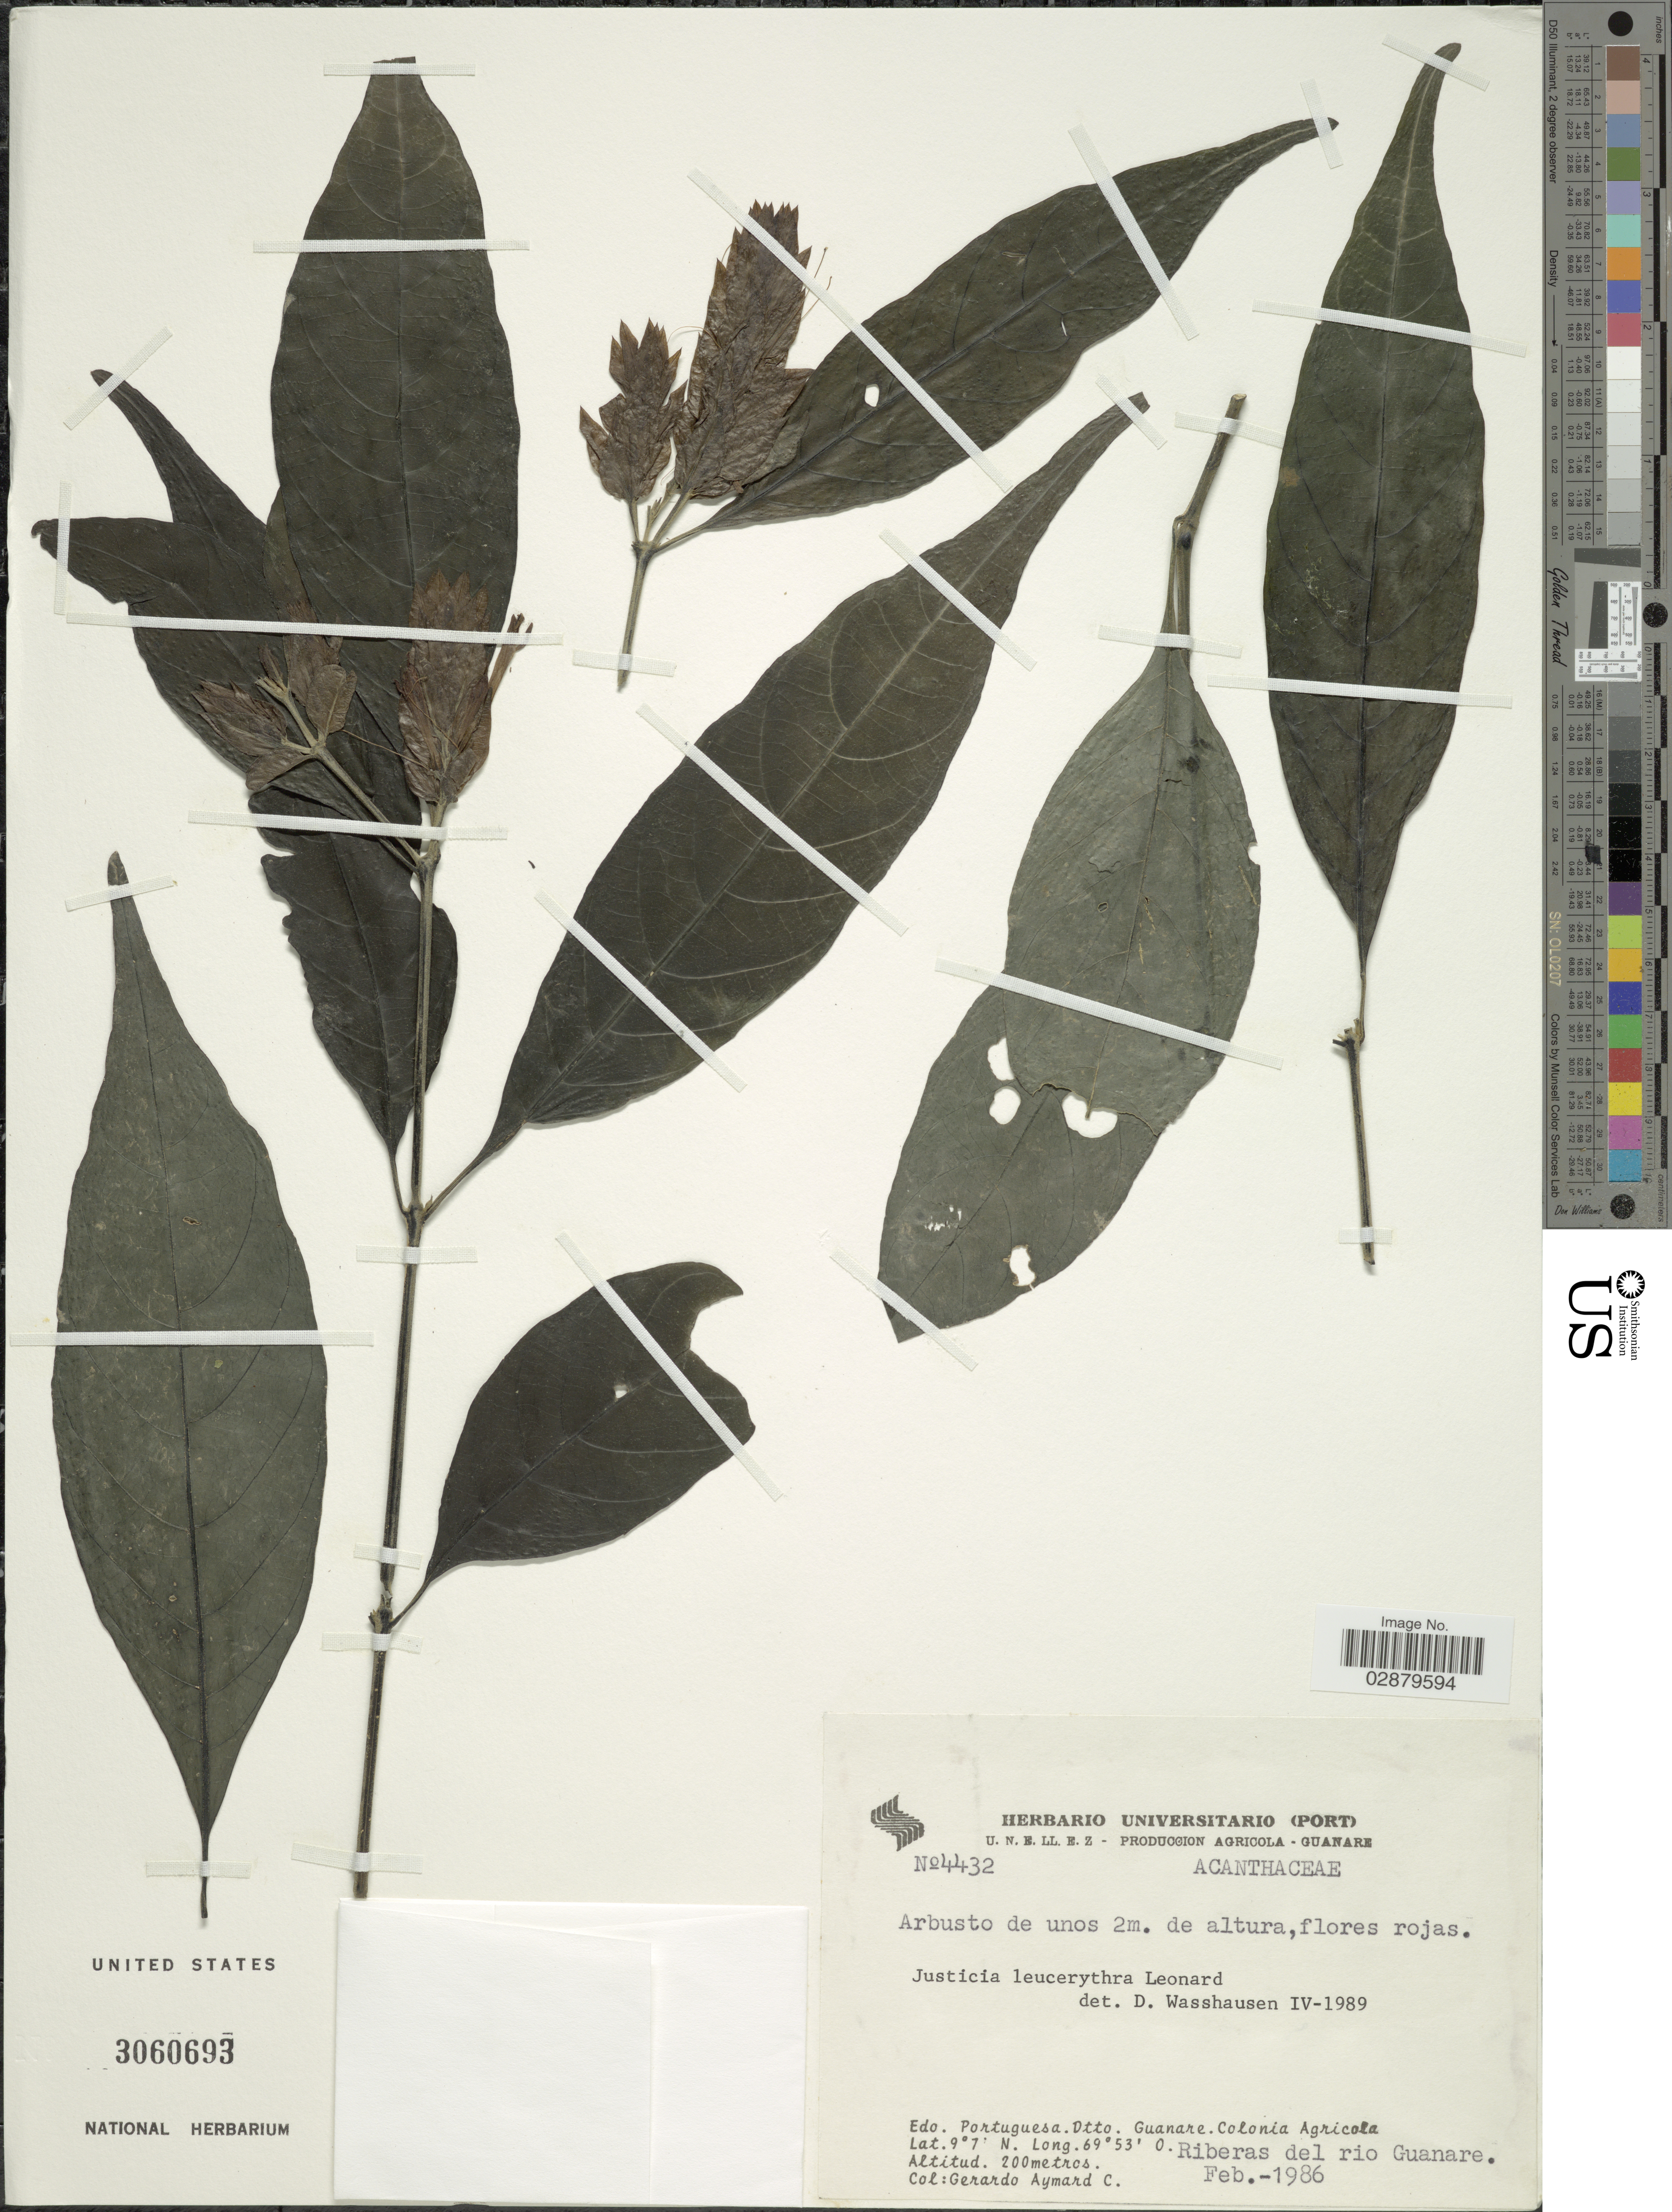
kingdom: Plantae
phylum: Tracheophyta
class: Magnoliopsida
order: Lamiales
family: Acanthaceae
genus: Justicia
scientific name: Justicia leucerythra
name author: Leonard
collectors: G. A. Aymard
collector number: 4432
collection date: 1986-02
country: Venezuela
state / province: Portuguesa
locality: Dtto. Guanare. Colonia Agricola. Riberas del rio Guanare.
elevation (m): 200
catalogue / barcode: US 3060693